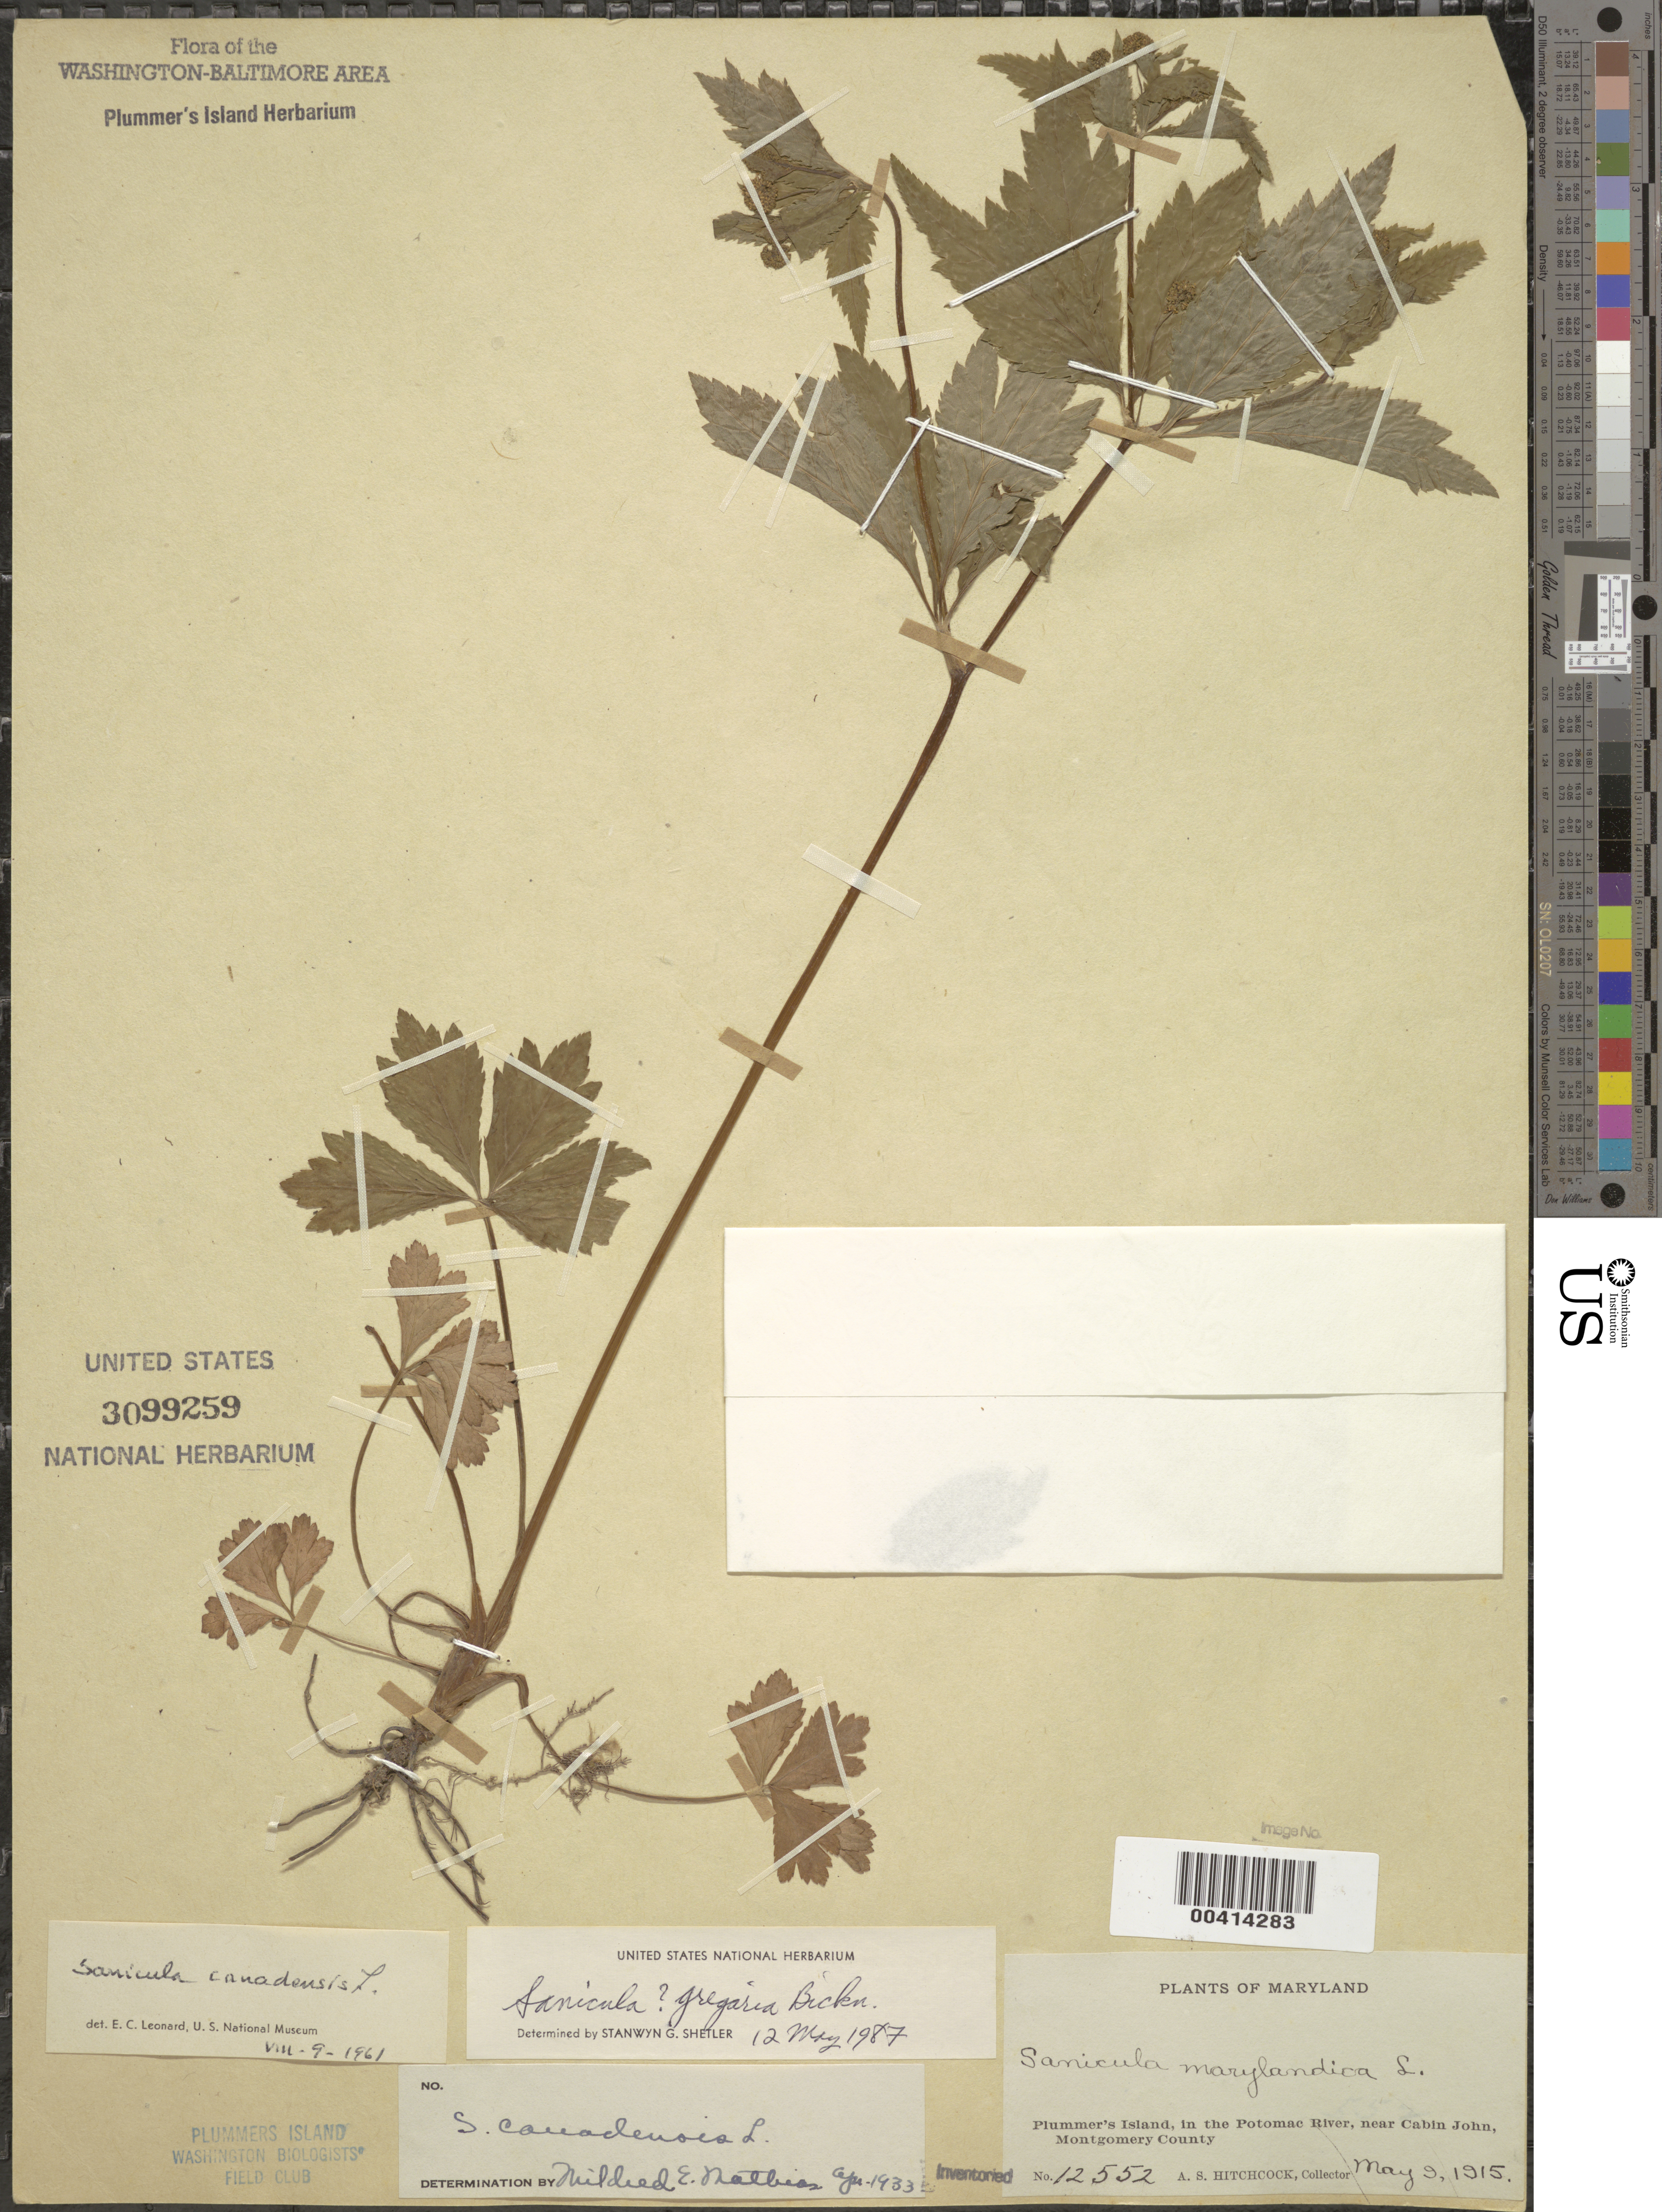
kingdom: Plantae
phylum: Tracheophyta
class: Magnoliopsida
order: Apiales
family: Apiaceae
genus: Sanicula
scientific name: Sanicula odorata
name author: (Raf.) Pryer & Phillippe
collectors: A. S. Hitchcock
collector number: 12552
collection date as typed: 09 May 1915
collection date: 1915-05-09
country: United States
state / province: Maryland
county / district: Montgomery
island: Plummers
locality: Plummer's Island C. & O. Canal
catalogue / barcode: US 3099259